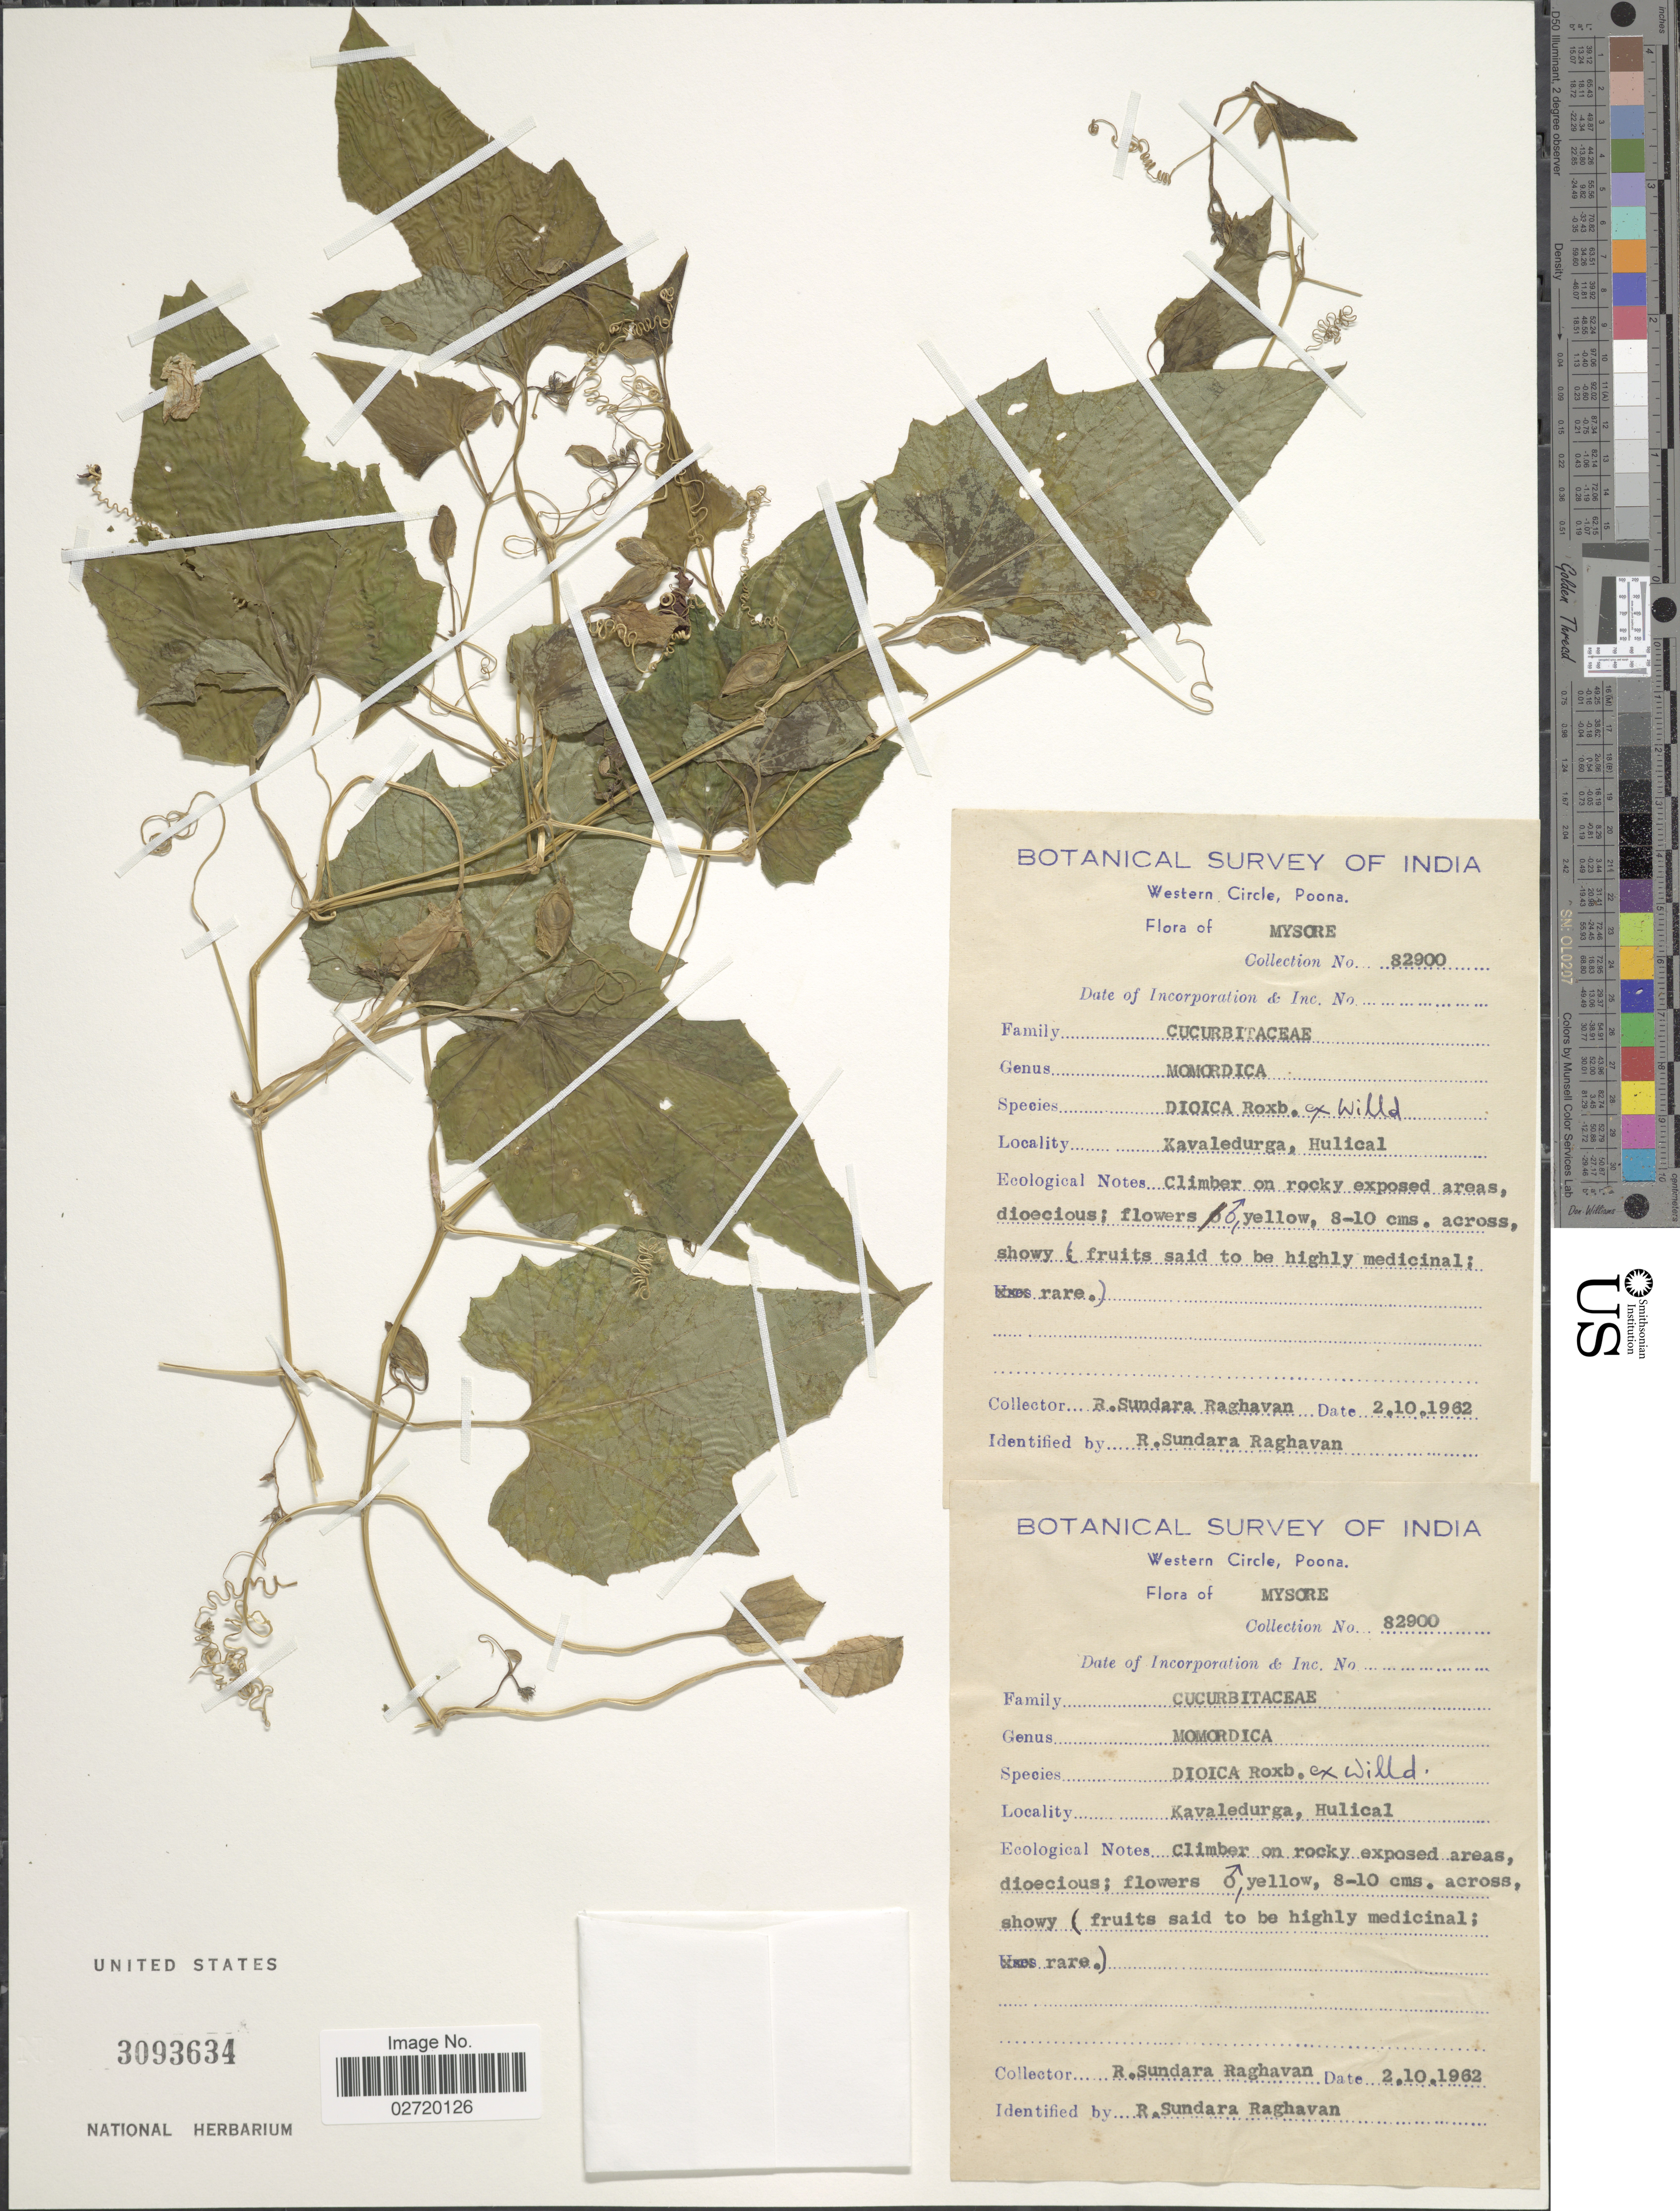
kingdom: Plantae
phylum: Tracheophyta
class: Magnoliopsida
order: Cucurbitales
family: Cucurbitaceae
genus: Momordica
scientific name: Momordica dioica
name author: Roxb. ex Willd.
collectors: R. Raghavan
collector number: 82900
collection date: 1962-10-02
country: India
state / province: Karnataka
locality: Mysore, Xavaledurga, Hulical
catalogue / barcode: US 3093634